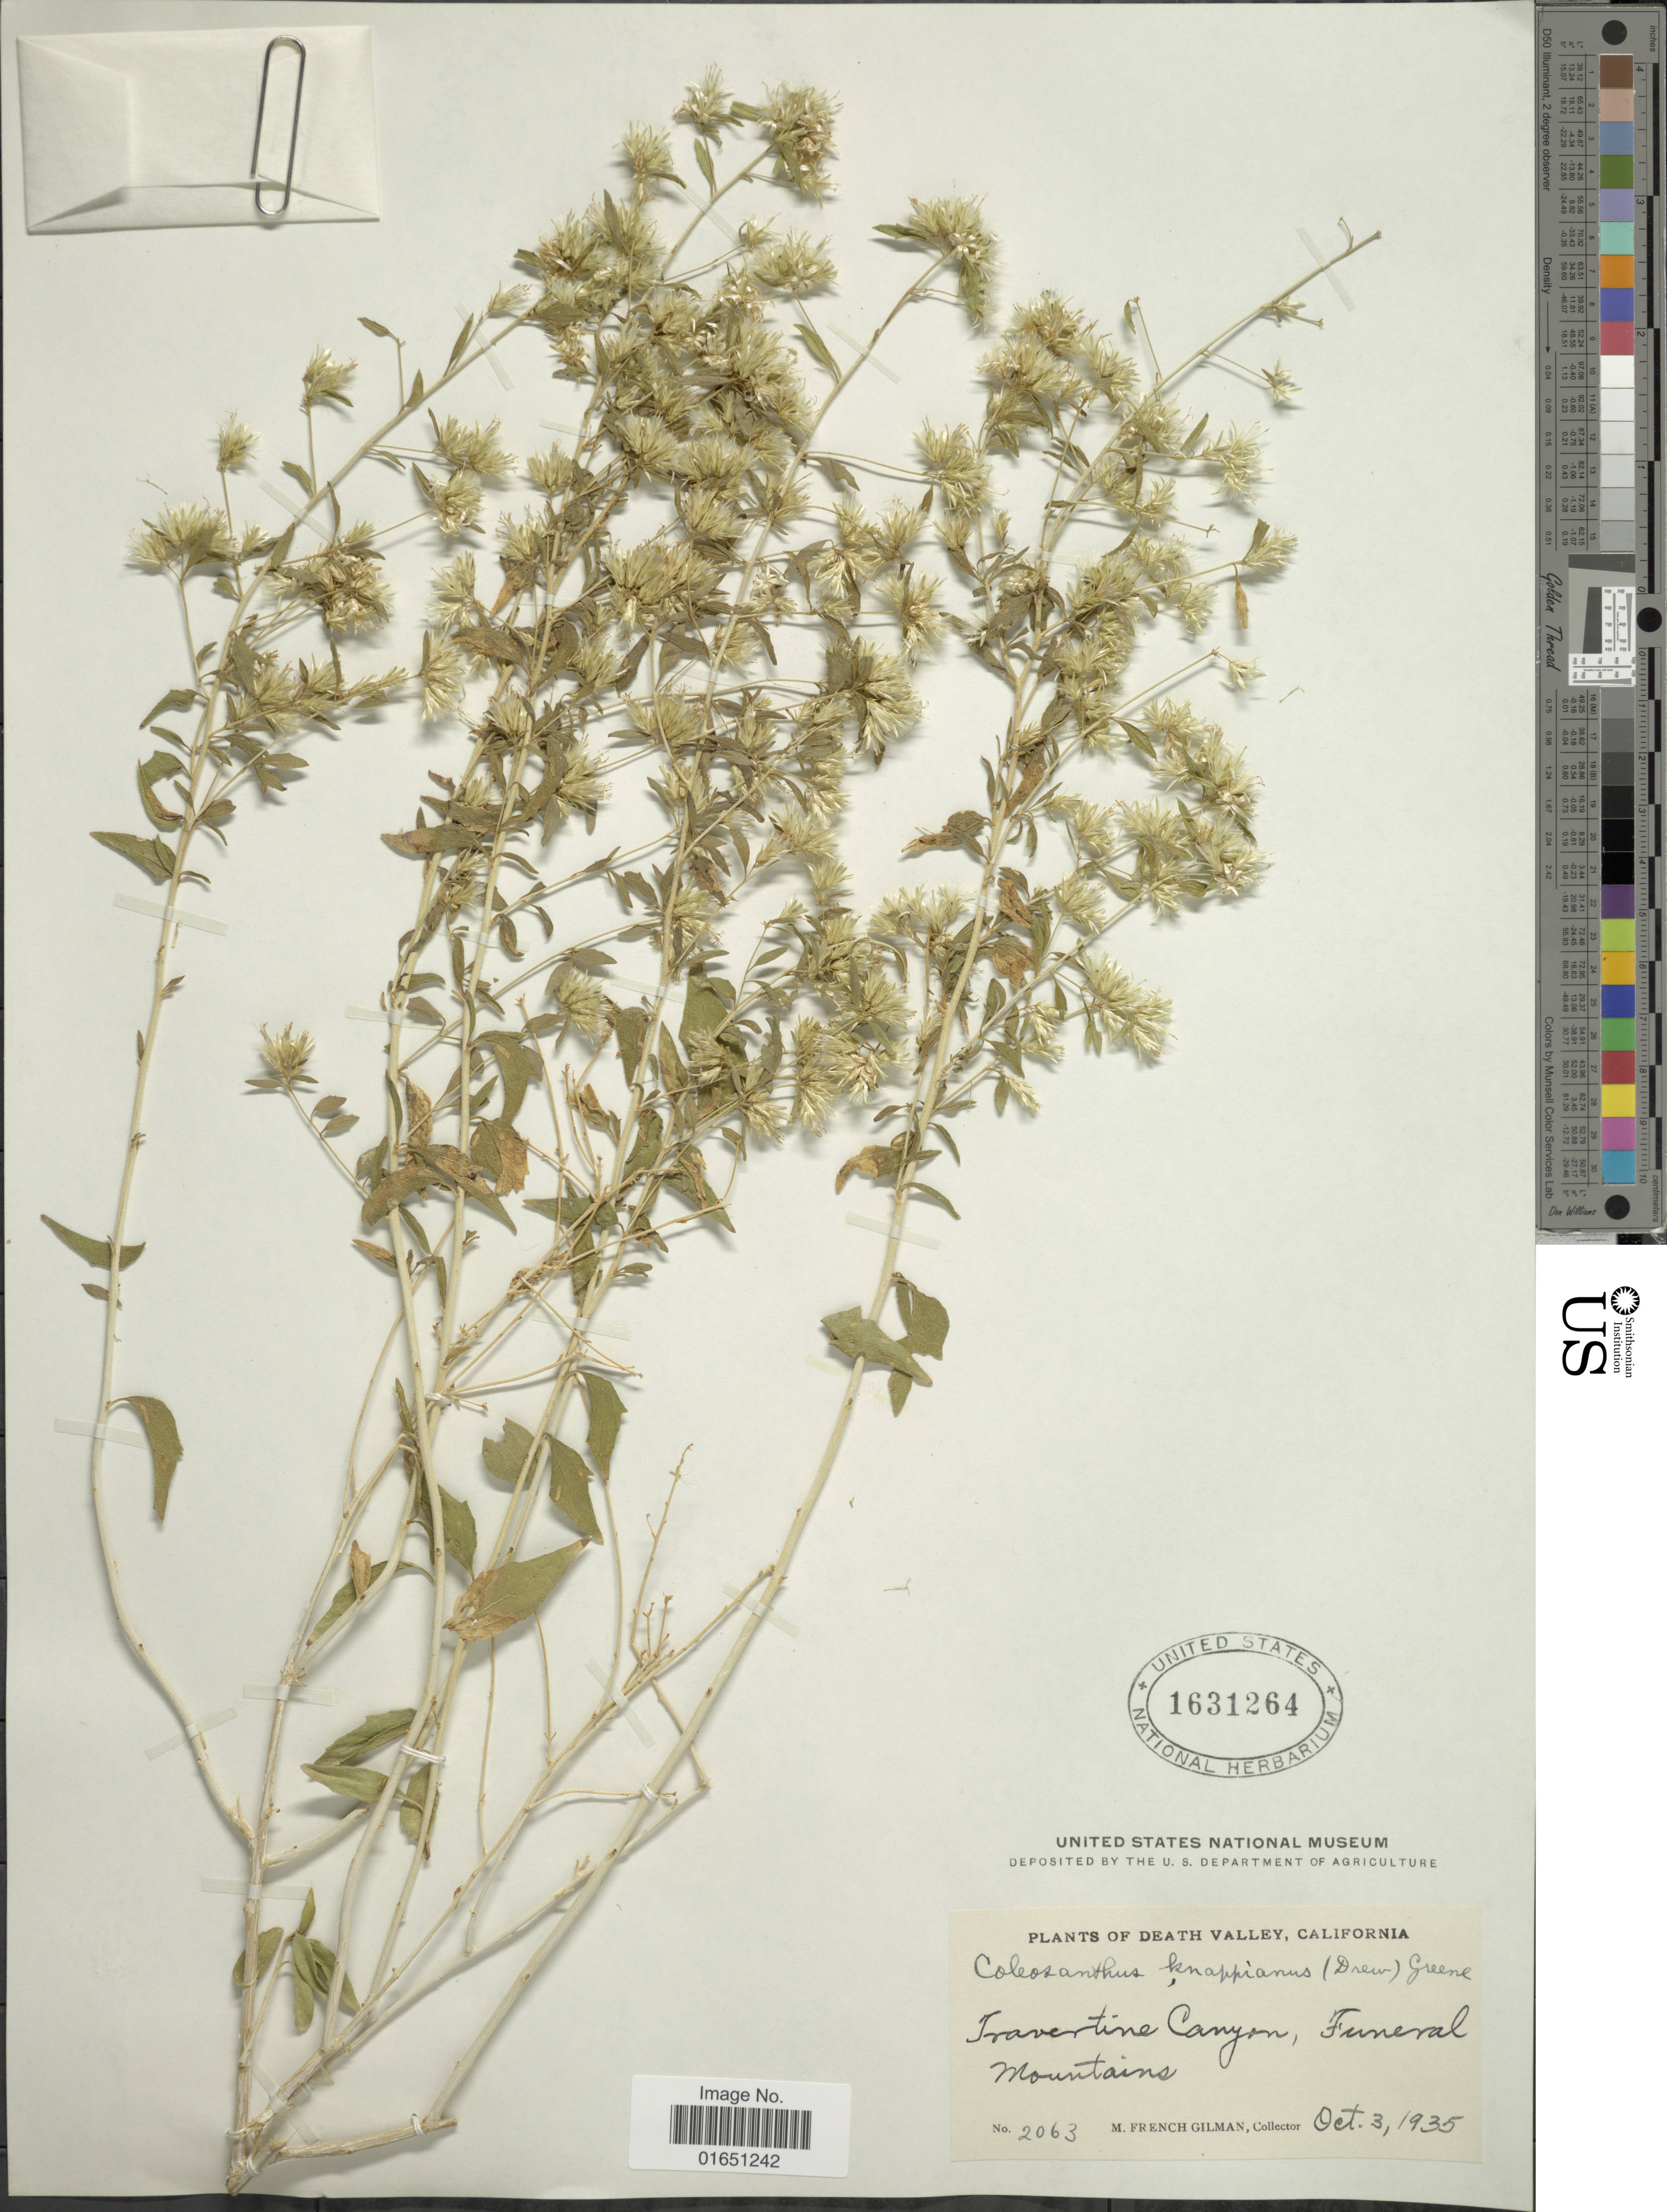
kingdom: Plantae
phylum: Tracheophyta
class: Magnoliopsida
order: Asterales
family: Asteraceae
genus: Brickellia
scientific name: Brickellia knappiana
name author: Drew in Greene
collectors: M. F. Gilman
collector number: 2063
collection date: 1935-10-03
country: United States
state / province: California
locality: Death Valley, Fravertine Canyon, Funeral Mountains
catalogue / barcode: US 1631264